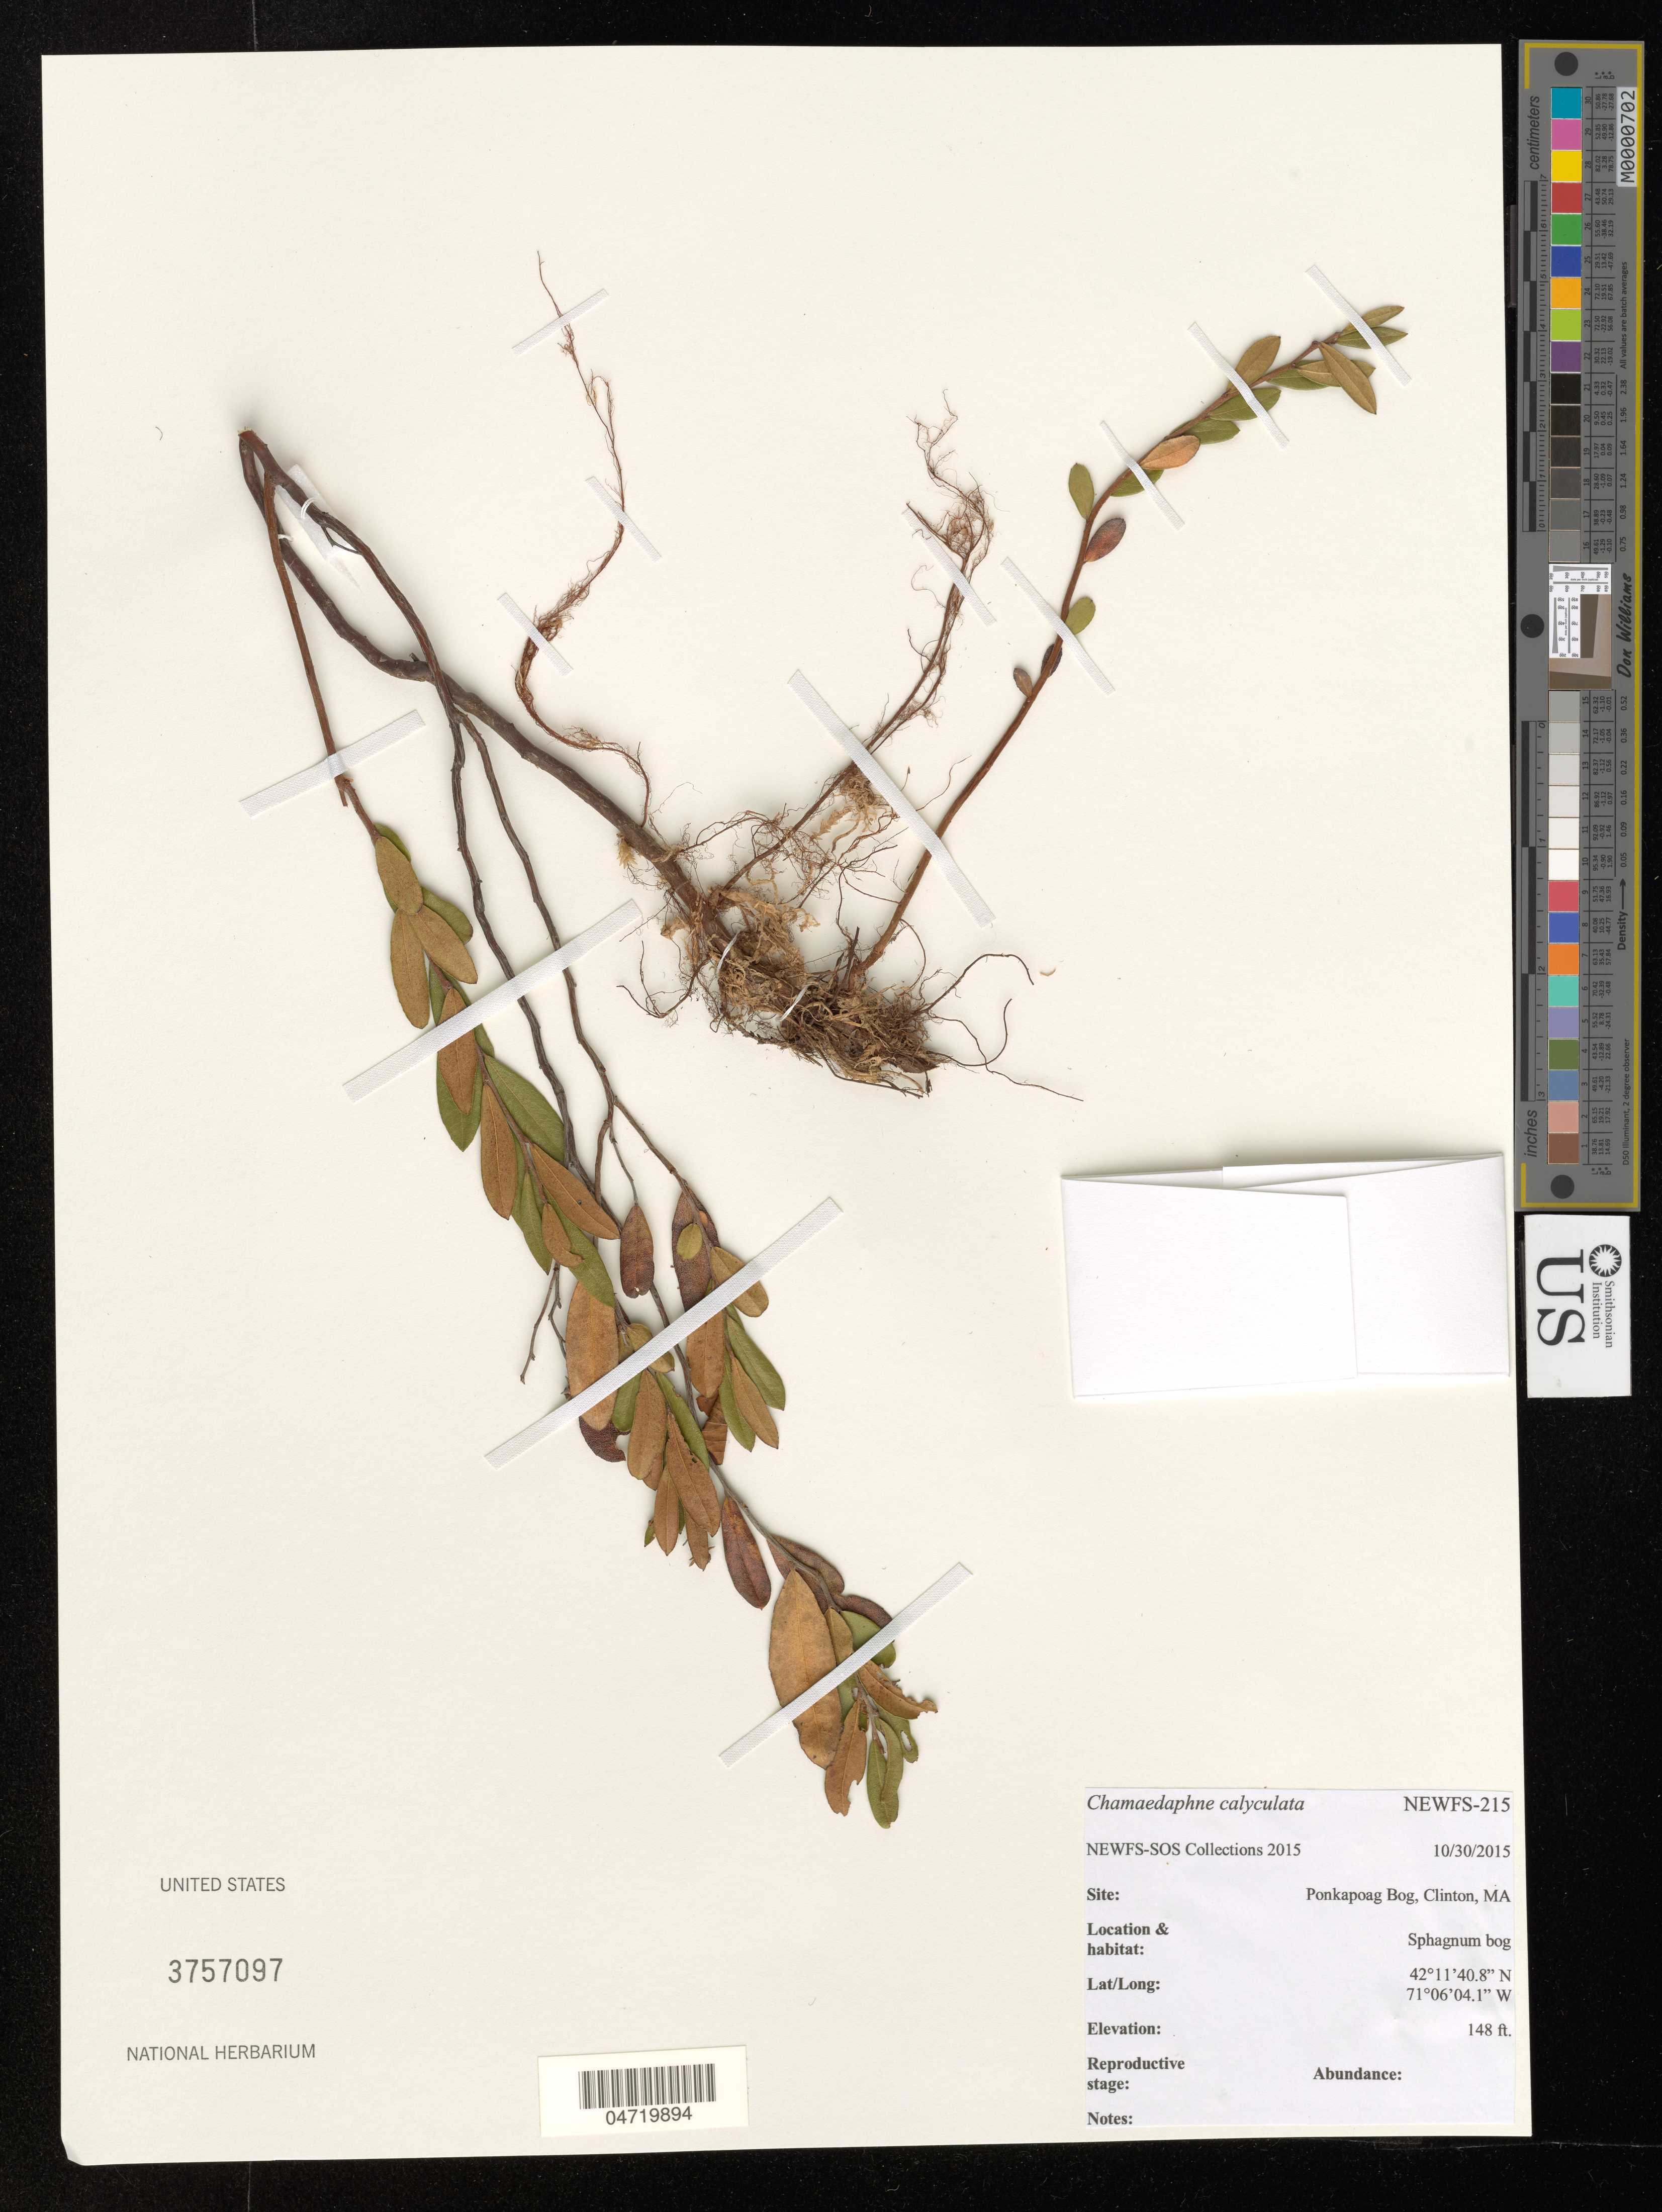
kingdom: Plantae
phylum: Tracheophyta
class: Magnoliopsida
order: Ericales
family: Ericaceae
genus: Chamaedaphne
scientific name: Chamaedaphne calyculata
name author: (L.) Moench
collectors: NEWFS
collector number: NEWFS-215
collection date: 2015-10-30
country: United States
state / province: Massachusetts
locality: Ponkapoag Bog, Clinton.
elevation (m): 45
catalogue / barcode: US 3757097